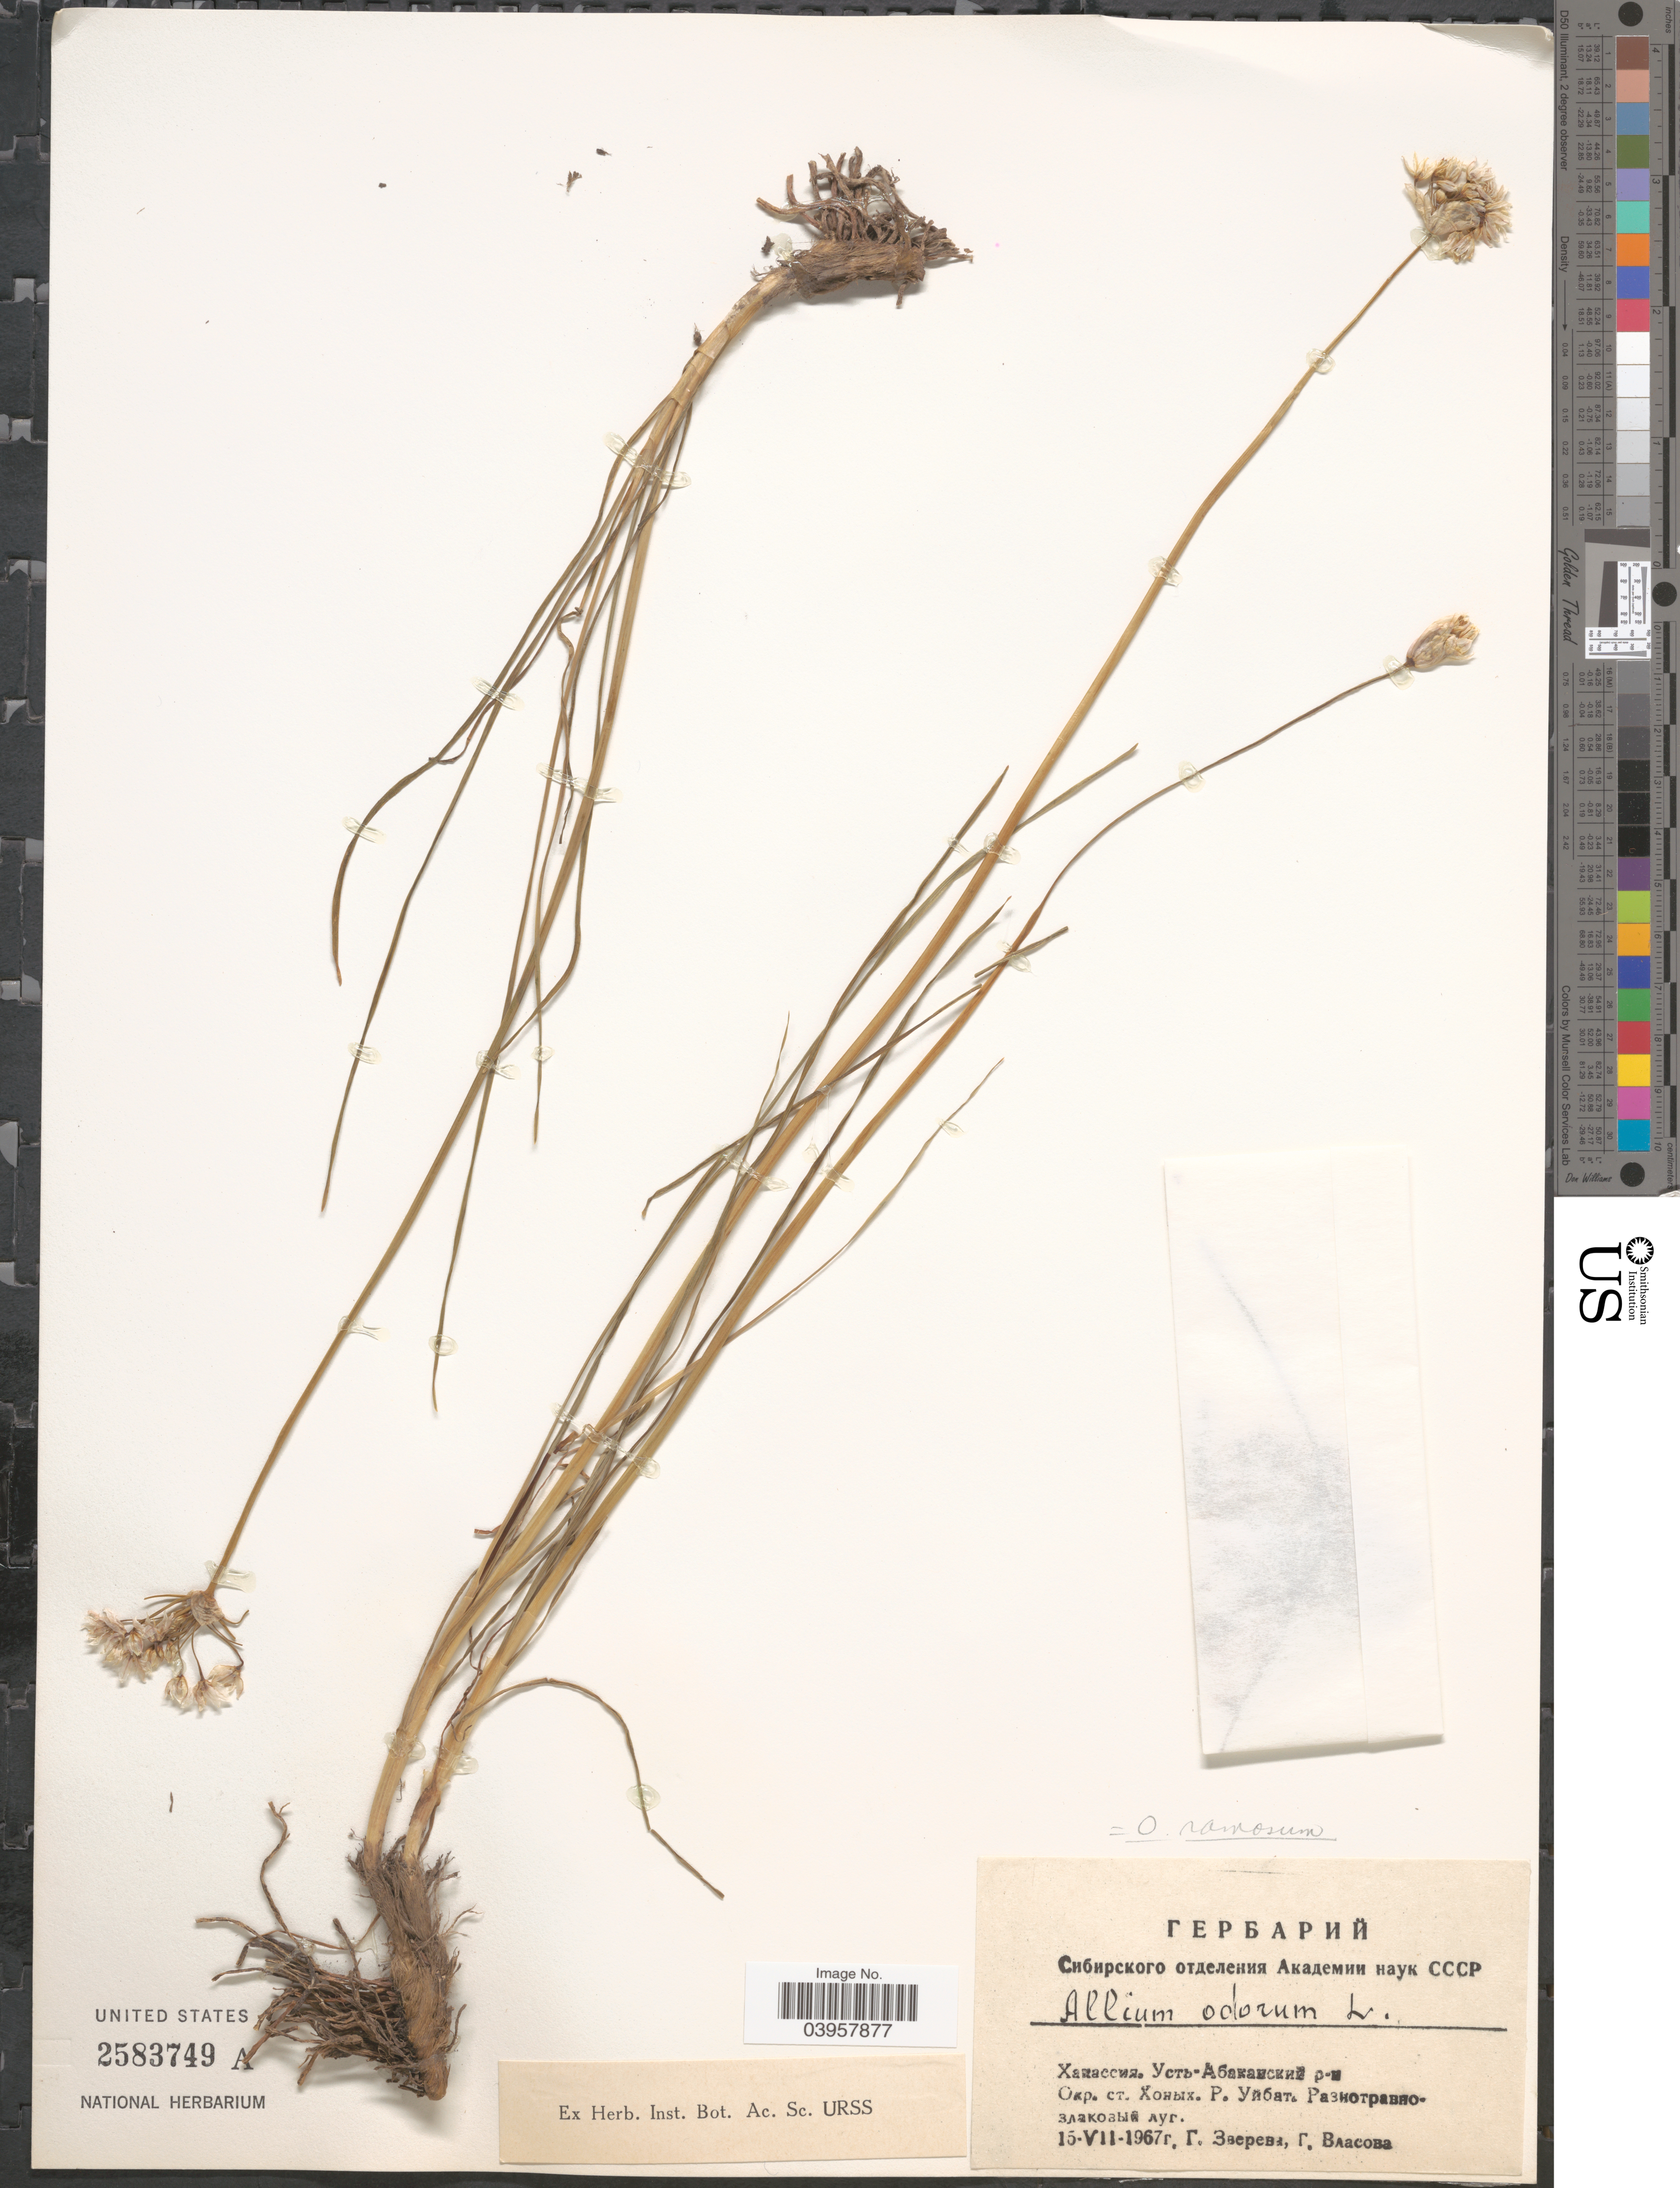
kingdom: Plantae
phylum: Tracheophyta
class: Liliopsida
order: Asparagales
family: Amaryllidaceae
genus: Allium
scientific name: Allium ramosum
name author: L.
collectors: G. Zvereva & G. Vlasova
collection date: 1967-07-15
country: Russian Federation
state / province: Khakassia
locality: Ust-Abakanskiy Rayon, vicinity of Khonykh, Uybat river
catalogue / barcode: US 2583749A